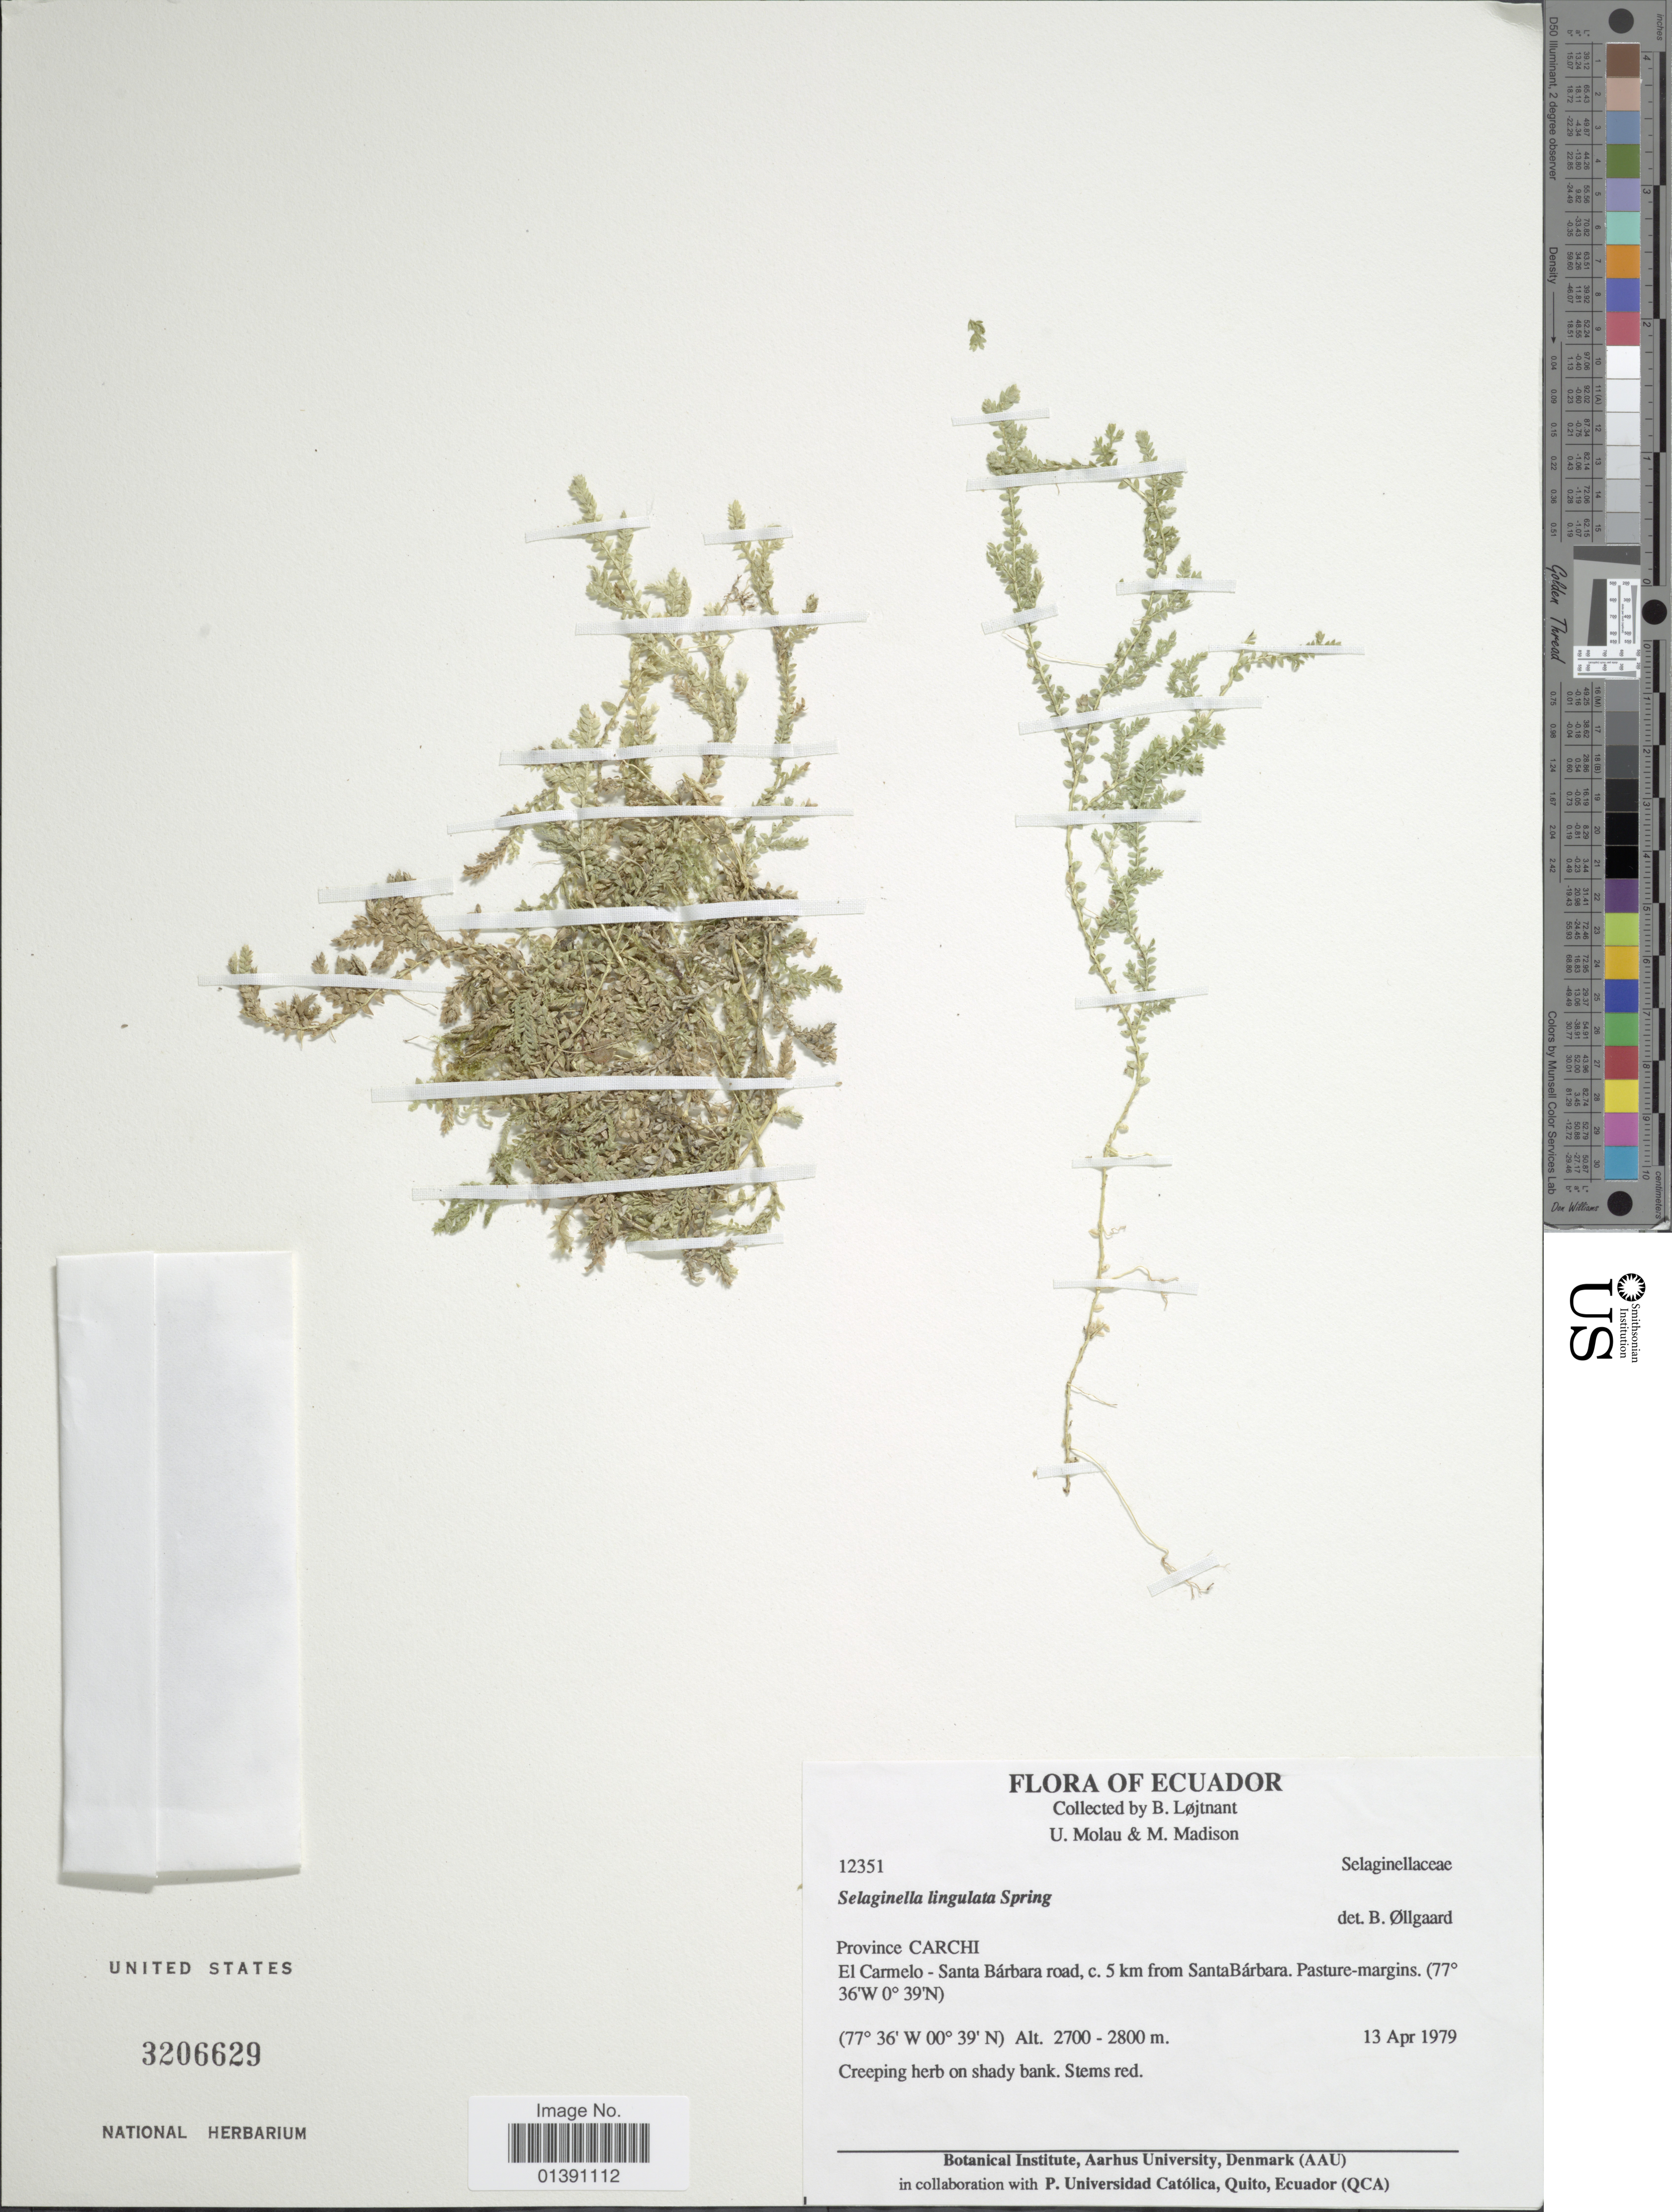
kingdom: Plantae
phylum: Tracheophyta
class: Lycopodiopsida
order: Selaginellales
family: Selaginellaceae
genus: Selaginella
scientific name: Selaginella lingulata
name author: Spring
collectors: B. Löjtnant, U. Molau & M. Madison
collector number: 12351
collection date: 1979-04-13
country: Ecuador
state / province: Carchi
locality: El Carmelo-Santa Bárbara road, c. 5 km from Santa Bárbara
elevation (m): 2700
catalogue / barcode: US 3206629